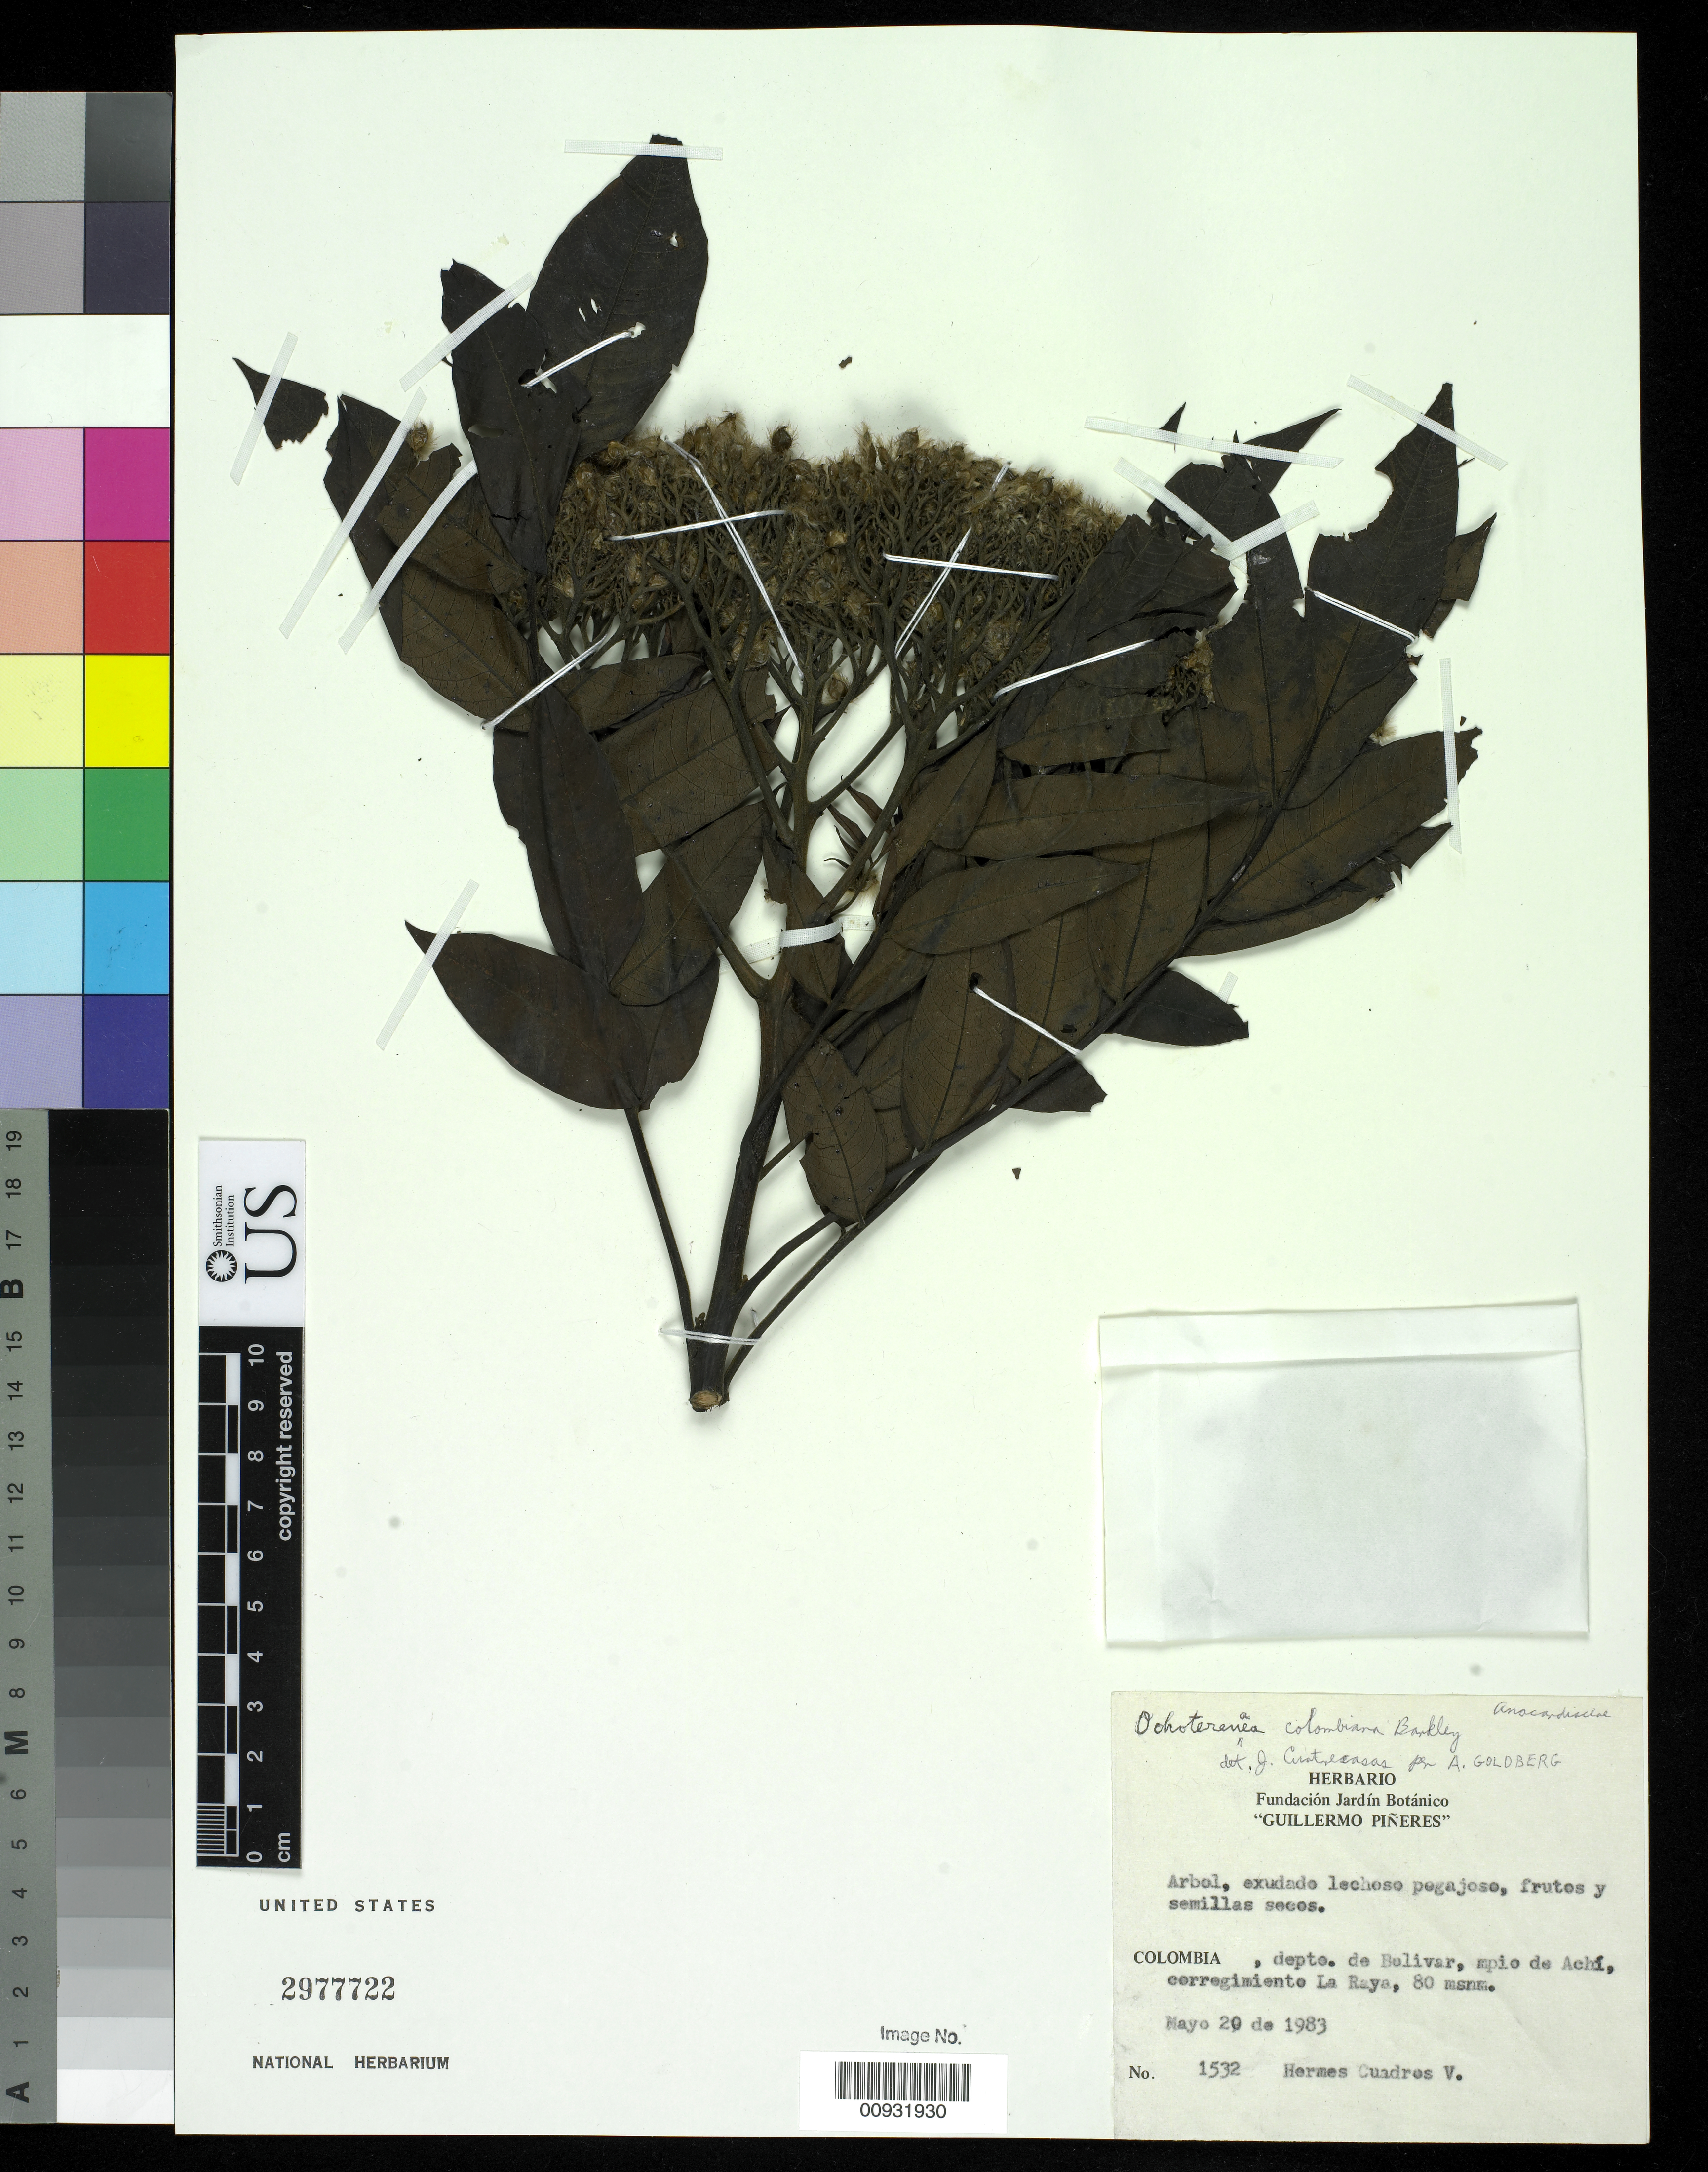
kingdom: Plantae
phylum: Tracheophyta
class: Magnoliopsida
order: Sapindales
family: Anacardiaceae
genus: Ochoterenaea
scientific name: Ochoterenaea colombiana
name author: F.A. Barkley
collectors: H. Cuadros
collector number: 1532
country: Colombia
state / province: Bolívar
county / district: Achí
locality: La Raya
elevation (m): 80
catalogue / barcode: US 2977722